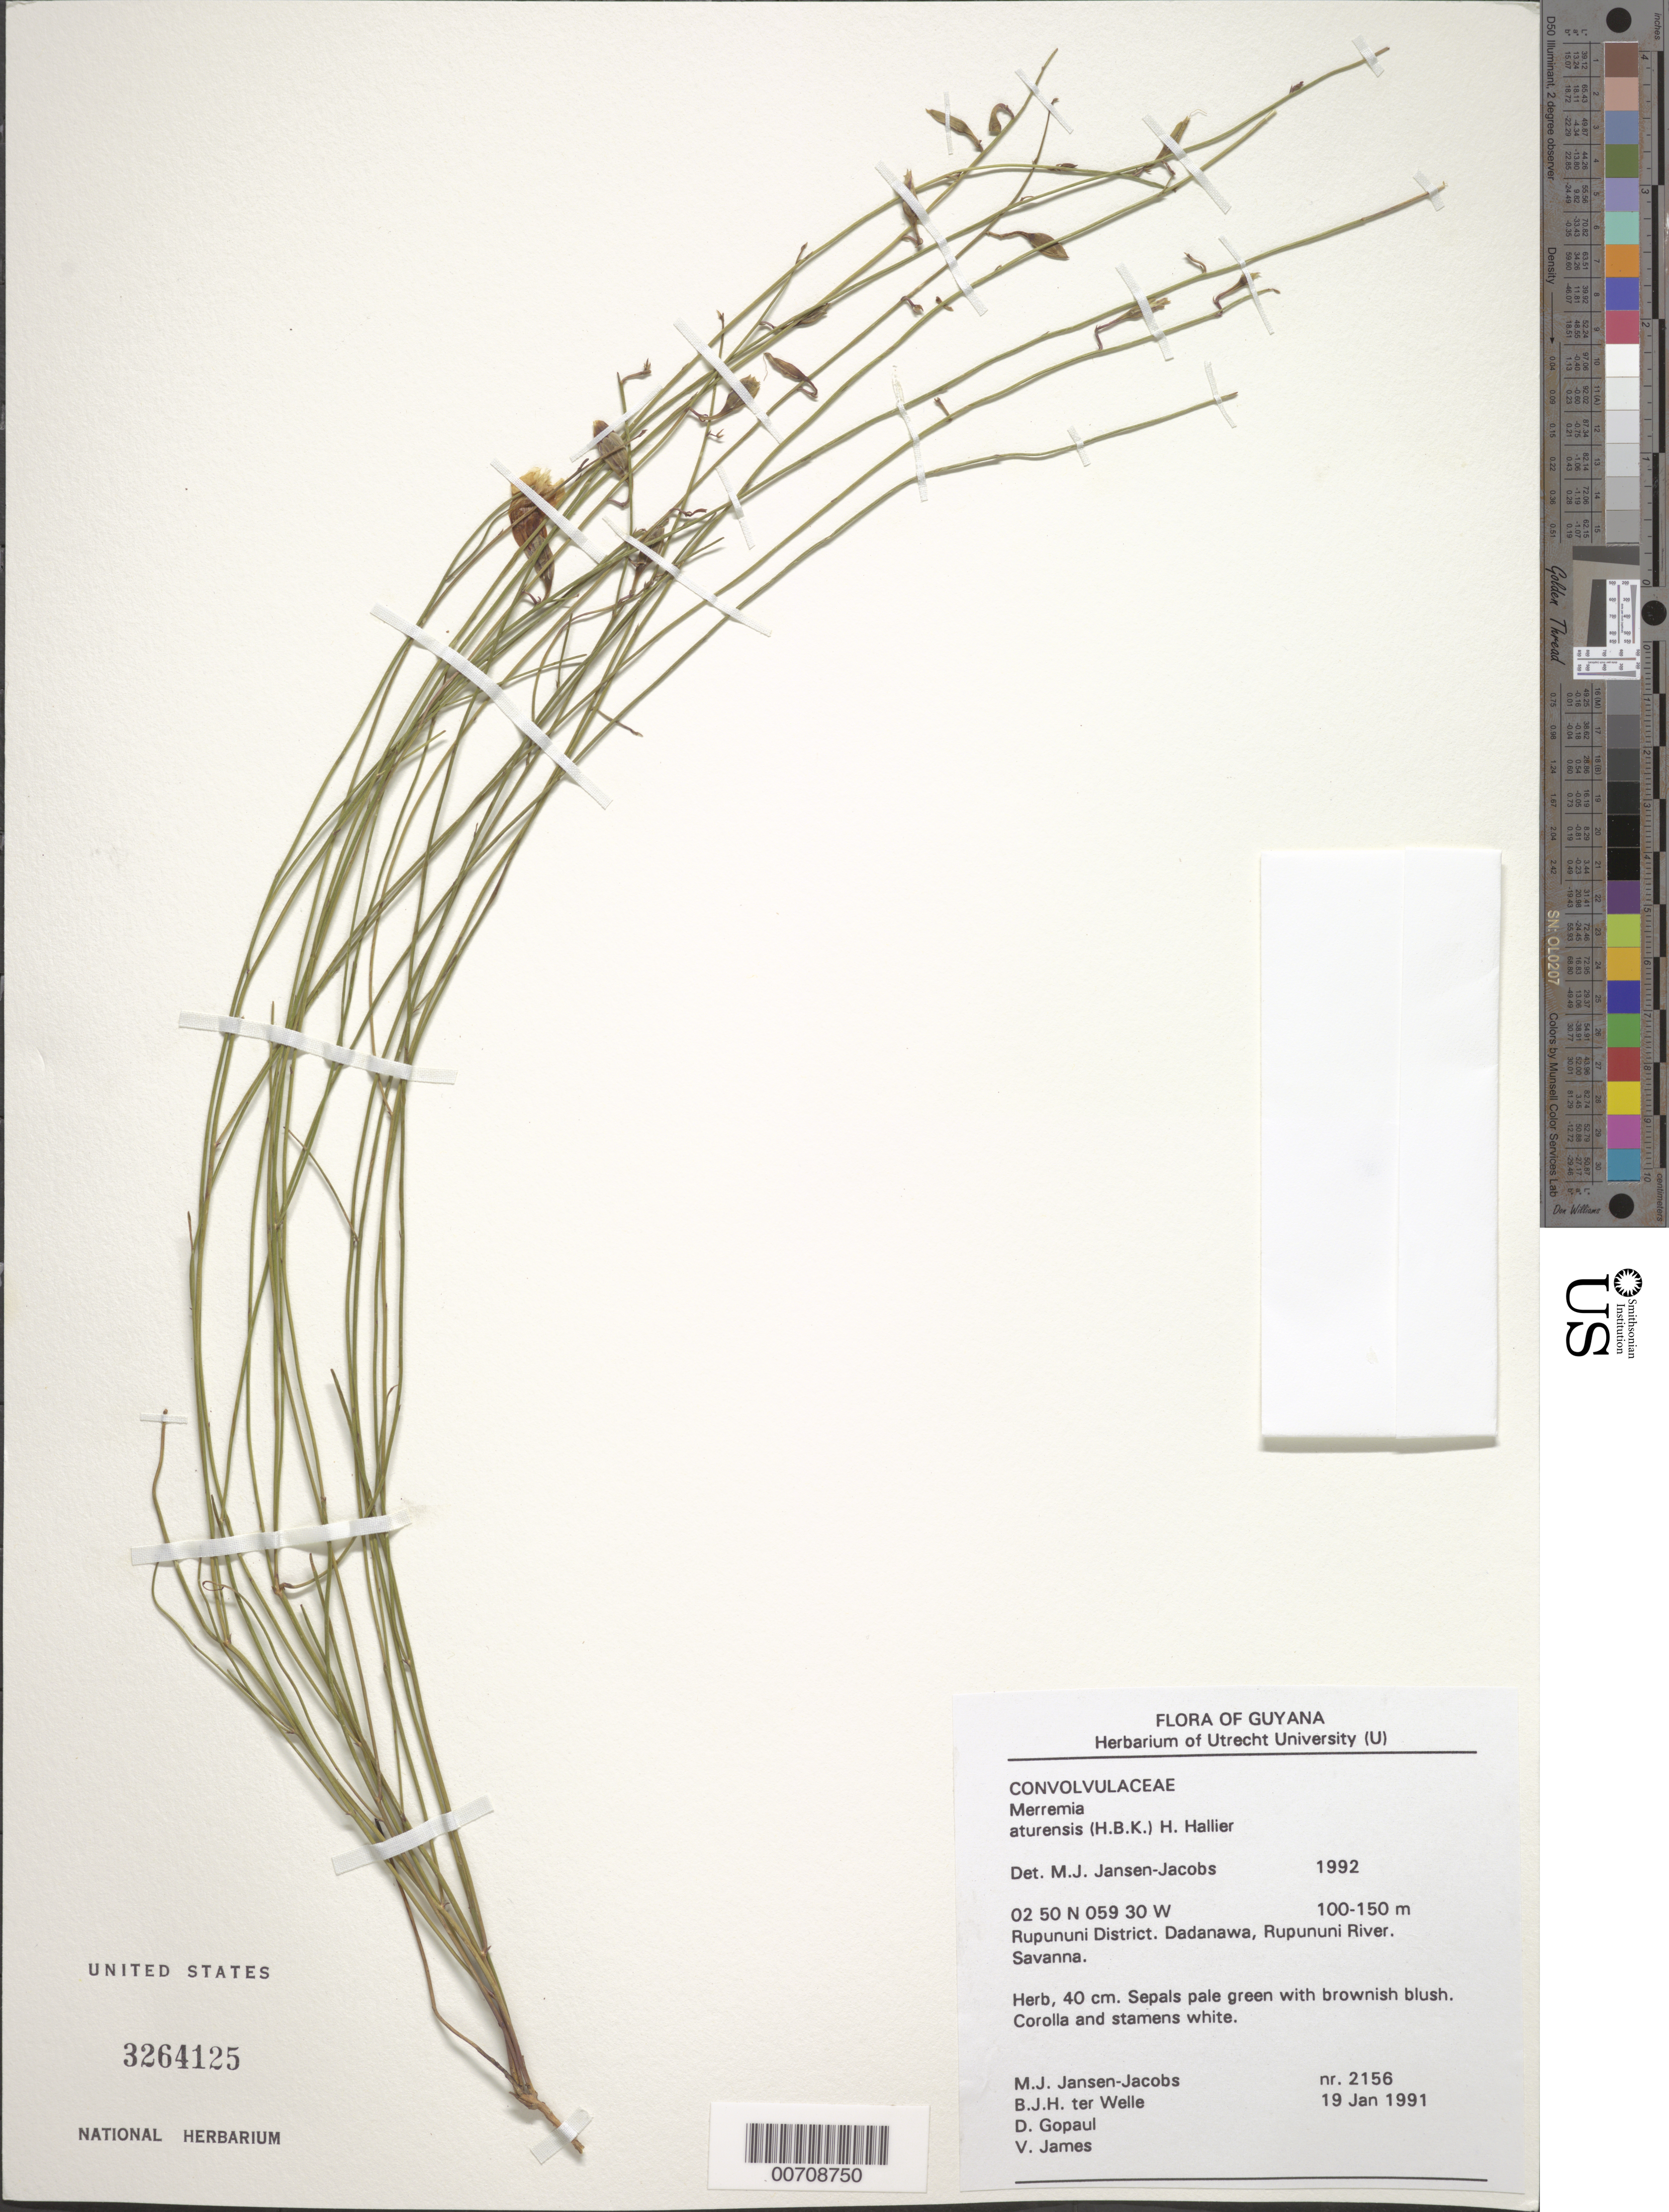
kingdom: Plantae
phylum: Tracheophyta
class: Magnoliopsida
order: Solanales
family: Convolvulaceae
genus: Distimake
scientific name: Distimake aturensis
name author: (Kunth) A. R. Simões & Staples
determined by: Strong, Mark T., (BOT), Smithsonian Institution - National Museum of Natural History (UNITED STATES)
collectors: M. J. Jansen-Jacobs, B. Welle, D. Gopaul & V. James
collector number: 2156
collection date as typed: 19-Jan-91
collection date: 1991-01-19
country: Guyana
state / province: U. Takutu-U. Essequibo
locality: Dadanawa, Rupununi River, Rupununi District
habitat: Savanna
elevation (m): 100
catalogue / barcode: US 3264125